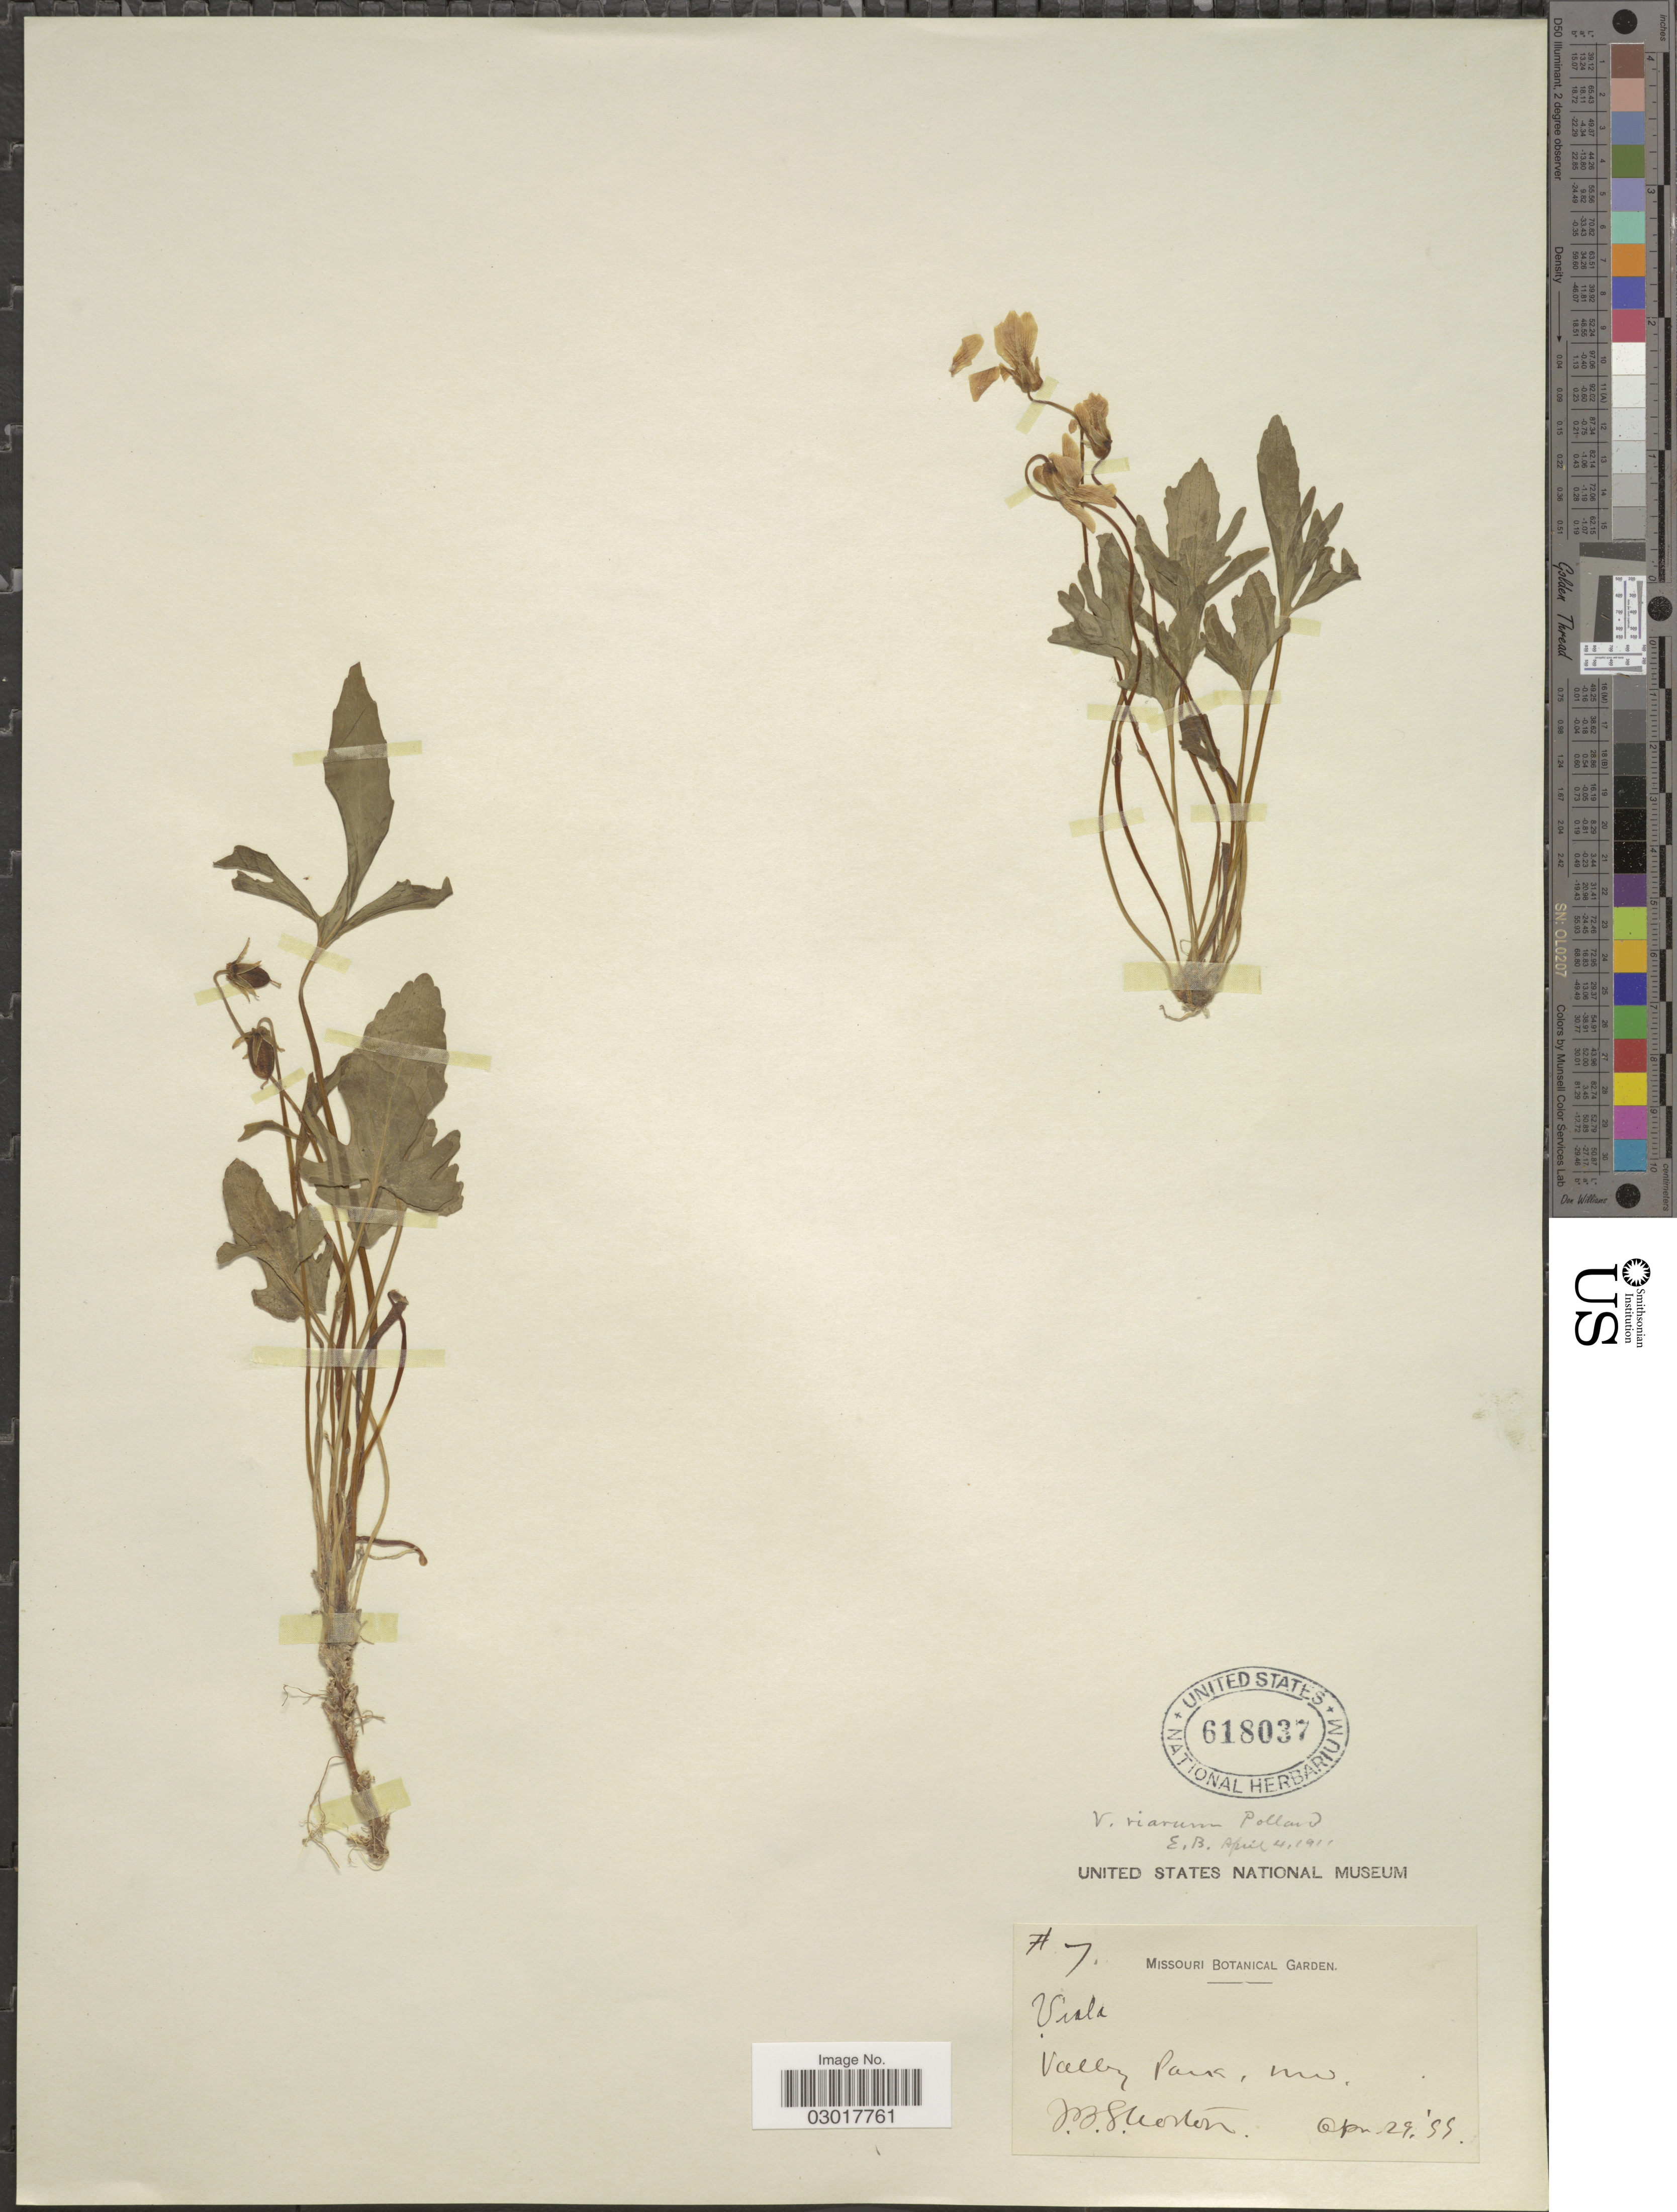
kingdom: Plantae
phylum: Tracheophyta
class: Magnoliopsida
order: Malpighiales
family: Violaceae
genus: Viola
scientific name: Viola viarum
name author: Pollard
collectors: J. B. S. Norton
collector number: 7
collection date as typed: Transcribed d/m/y: 29/4/99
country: United States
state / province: Missouri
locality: Valley Park.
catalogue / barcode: US 618037